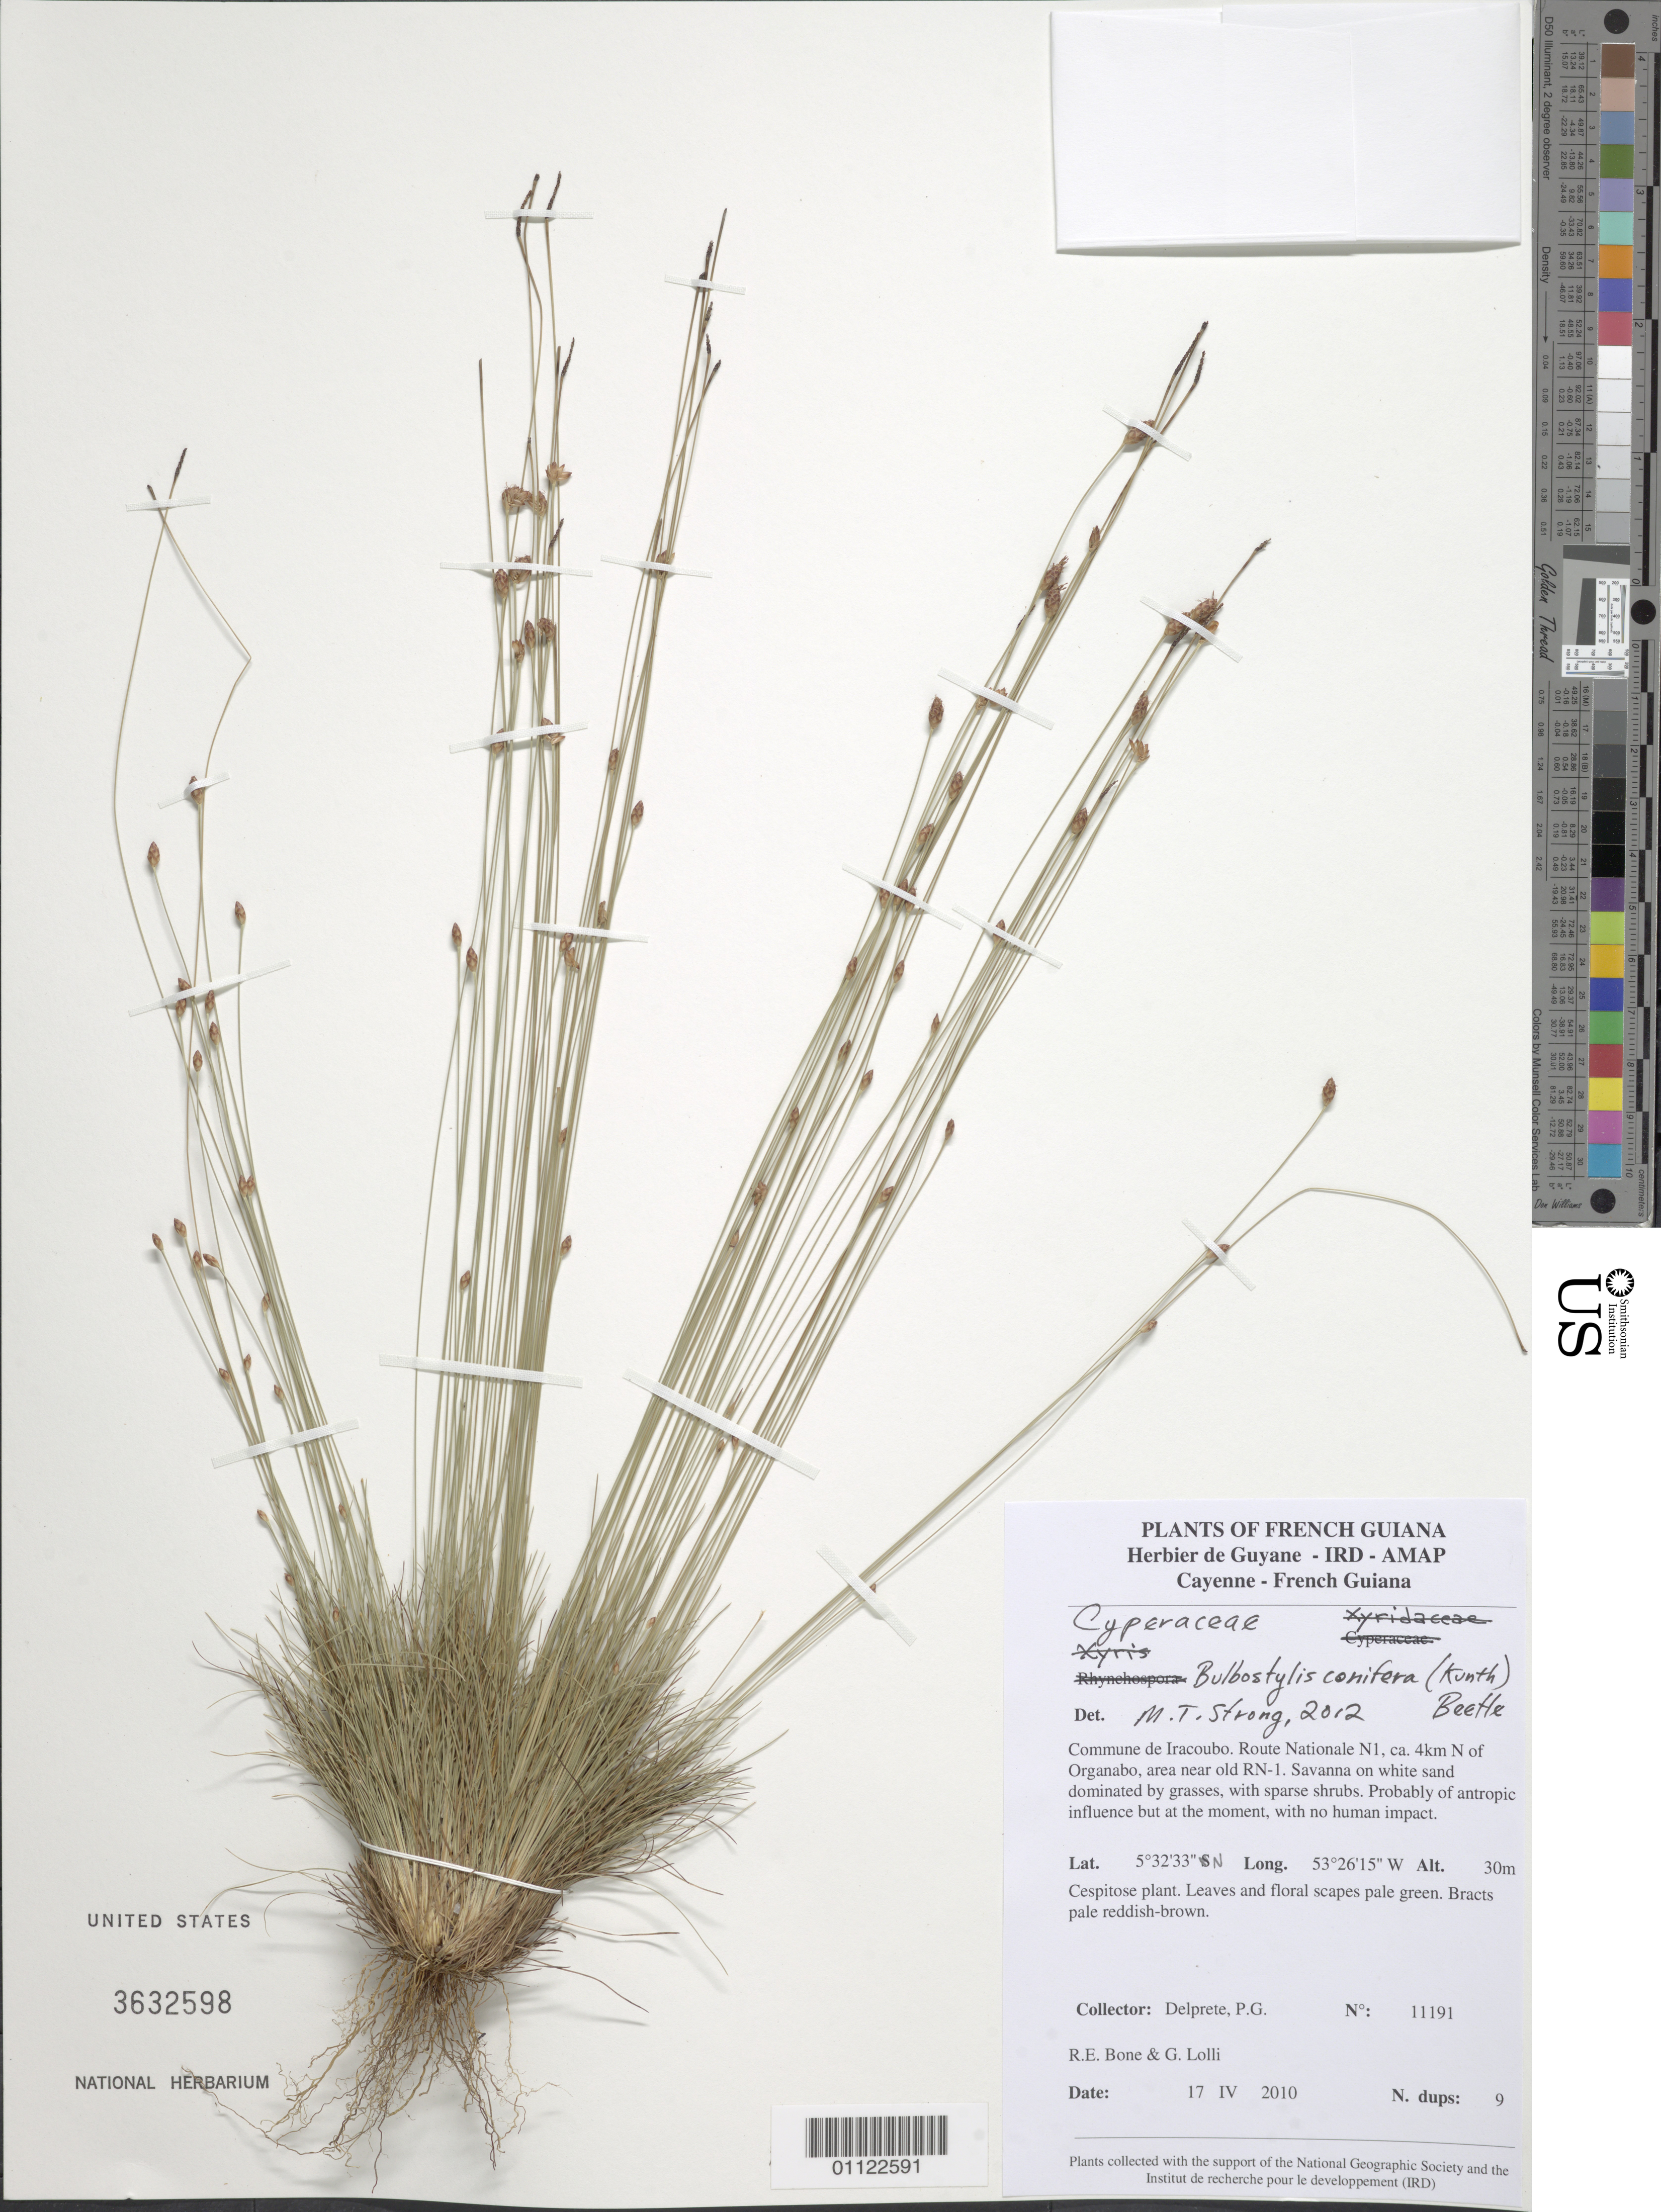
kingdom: Plantae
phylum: Tracheophyta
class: Liliopsida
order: Poales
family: Cyperaceae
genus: Bulbostylis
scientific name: Bulbostylis conifera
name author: (Kunth) C.B. Clarke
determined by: Strong, M. T., (US), Smithsonian Institution - National Museum of Natural History (UNITED STATES)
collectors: P. G. Delprete, R. Bone & G. Lolli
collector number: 11191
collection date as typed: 17-Apr-10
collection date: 1910-04-17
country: French Guiana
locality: Commune de Iracoubo. Route Nationale N1, ca 4km N of Organabo, area near old RN-1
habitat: Savanna on white sand dominated by grasses, with sparse shrubs. Probably of antropic influrence but at the moment, with no human impact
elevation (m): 30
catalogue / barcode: US 3632598